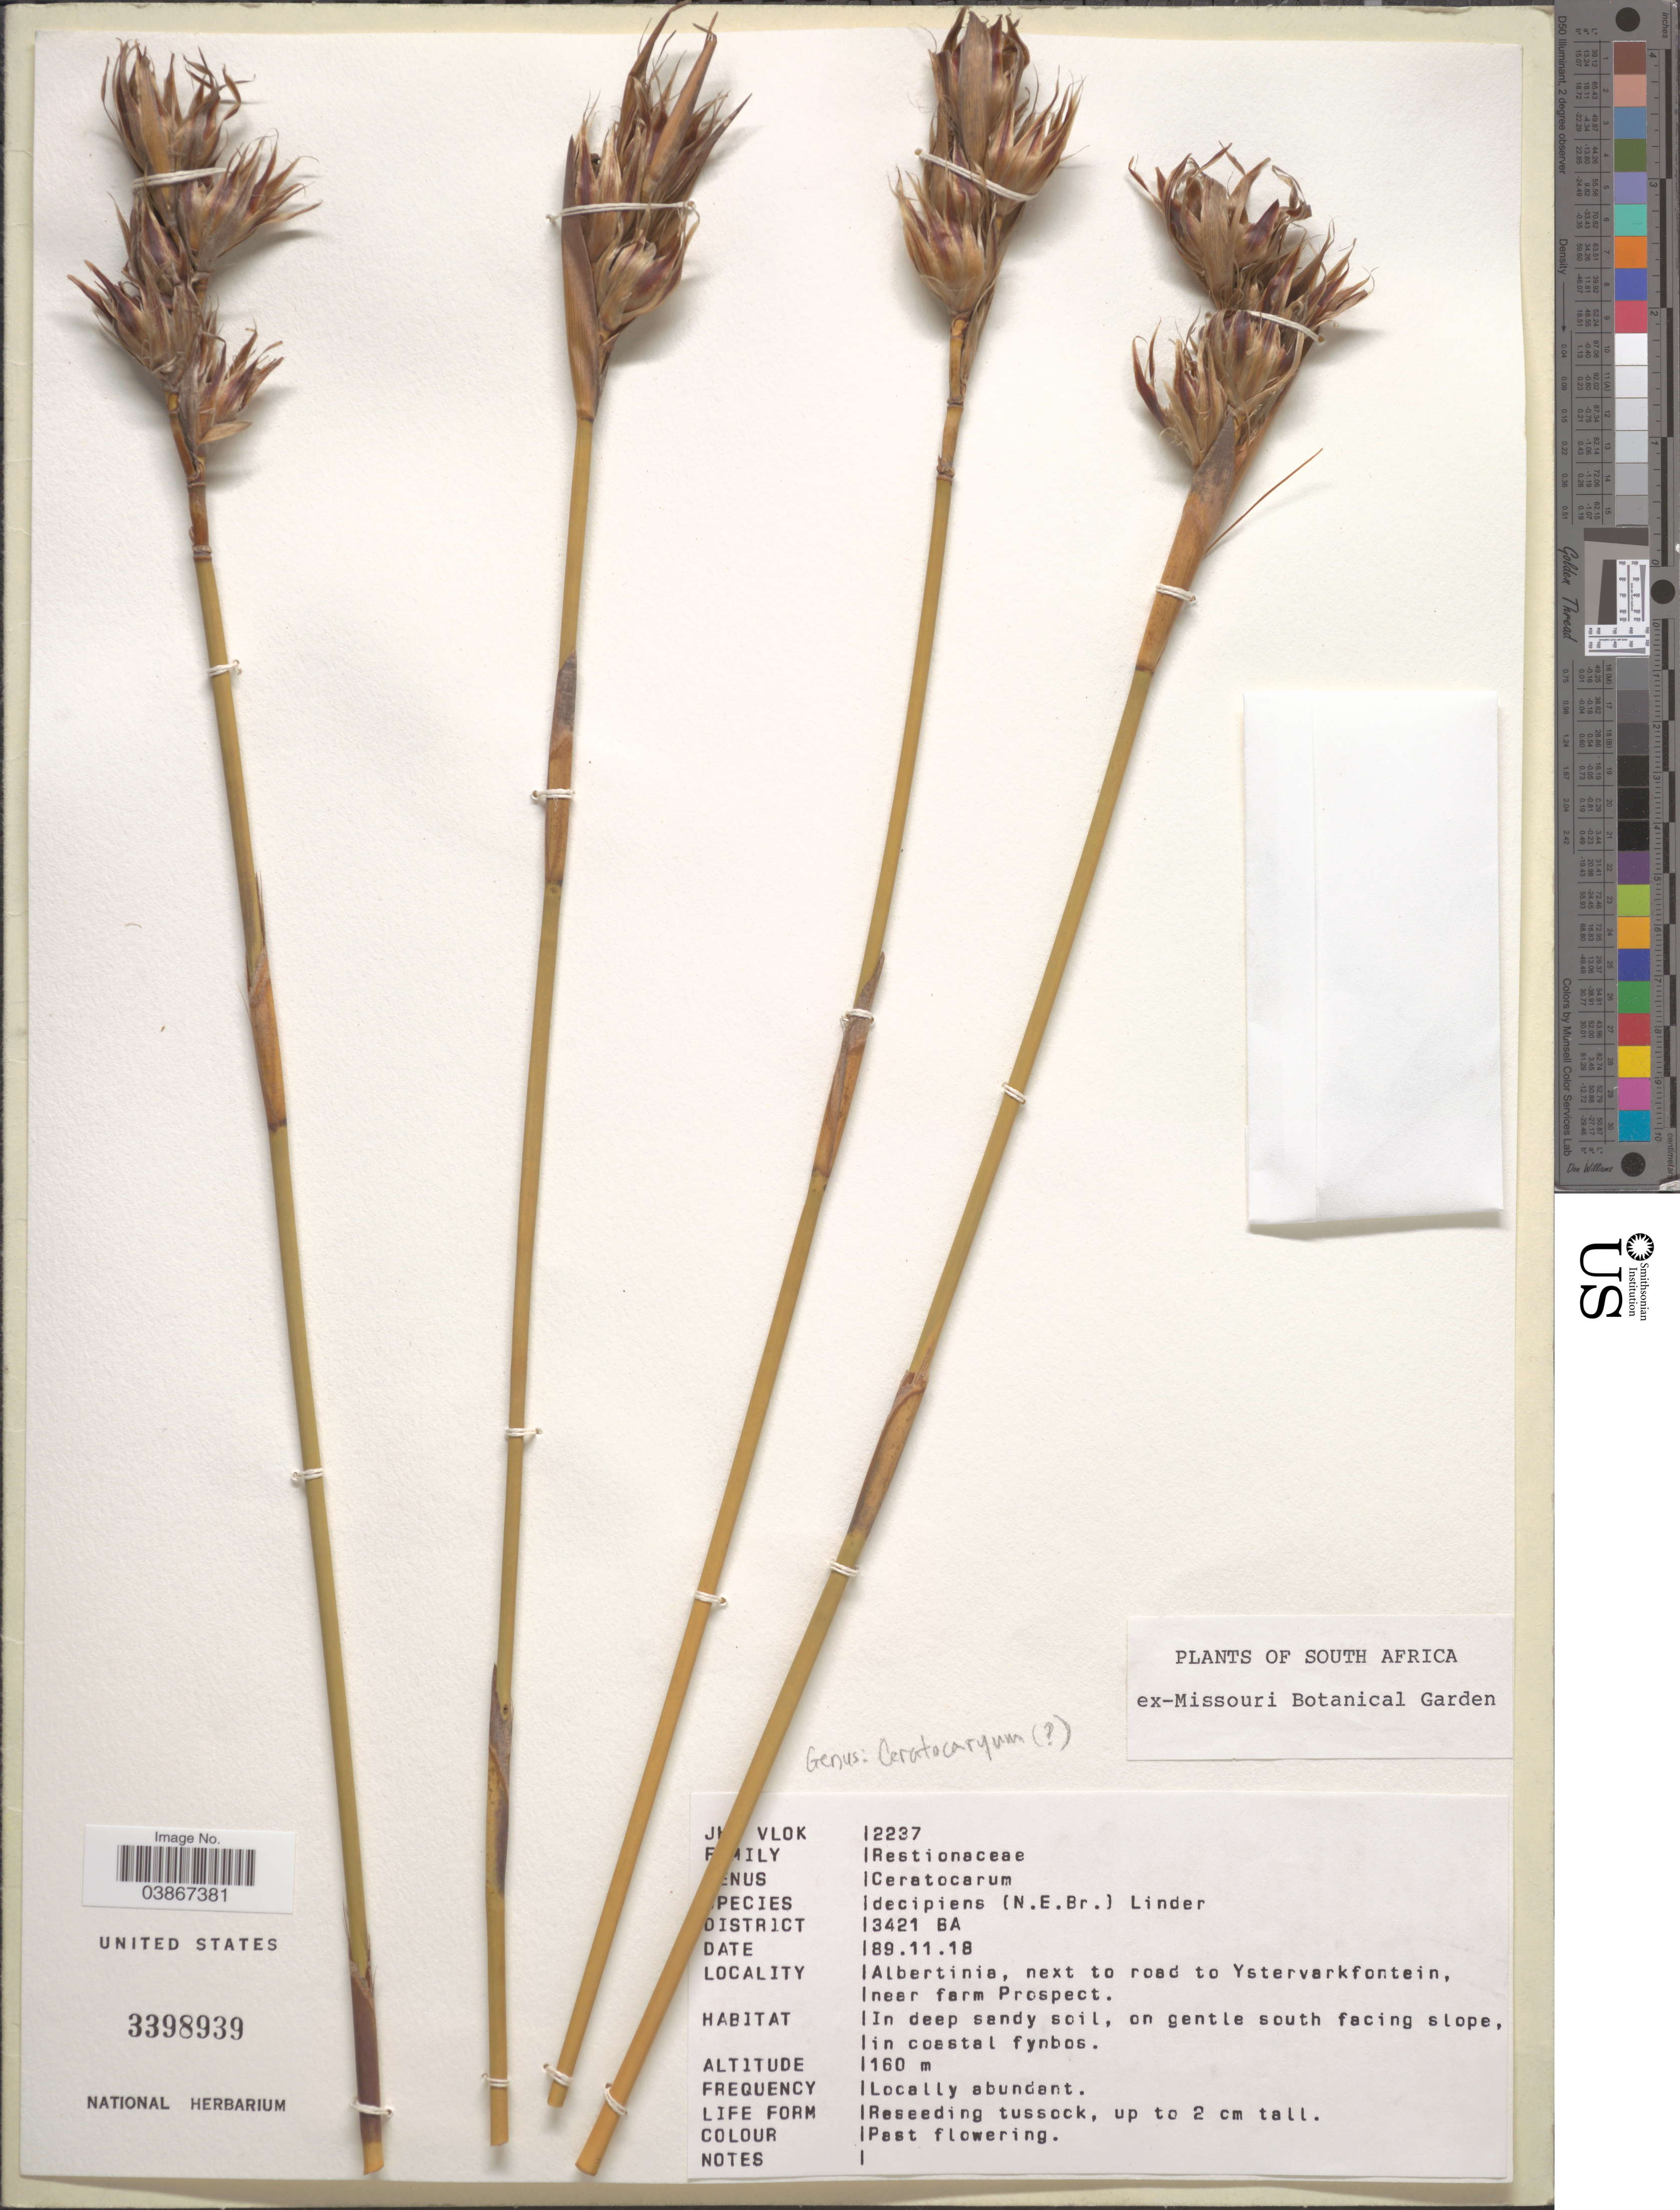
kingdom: Plantae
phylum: Tracheophyta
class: Liliopsida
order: Poales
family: Restionaceae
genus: Ceratocaryum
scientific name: Ceratocaryum decipiens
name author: (N.E. Br.) H.P. Linder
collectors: J. H. J. Vlok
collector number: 2237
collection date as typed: Transcribed d/m/y: 18/11/89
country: South Africa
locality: Albertinia, next to road to Ystervarkfontein, near farm Prospect.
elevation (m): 160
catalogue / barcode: US 3398939